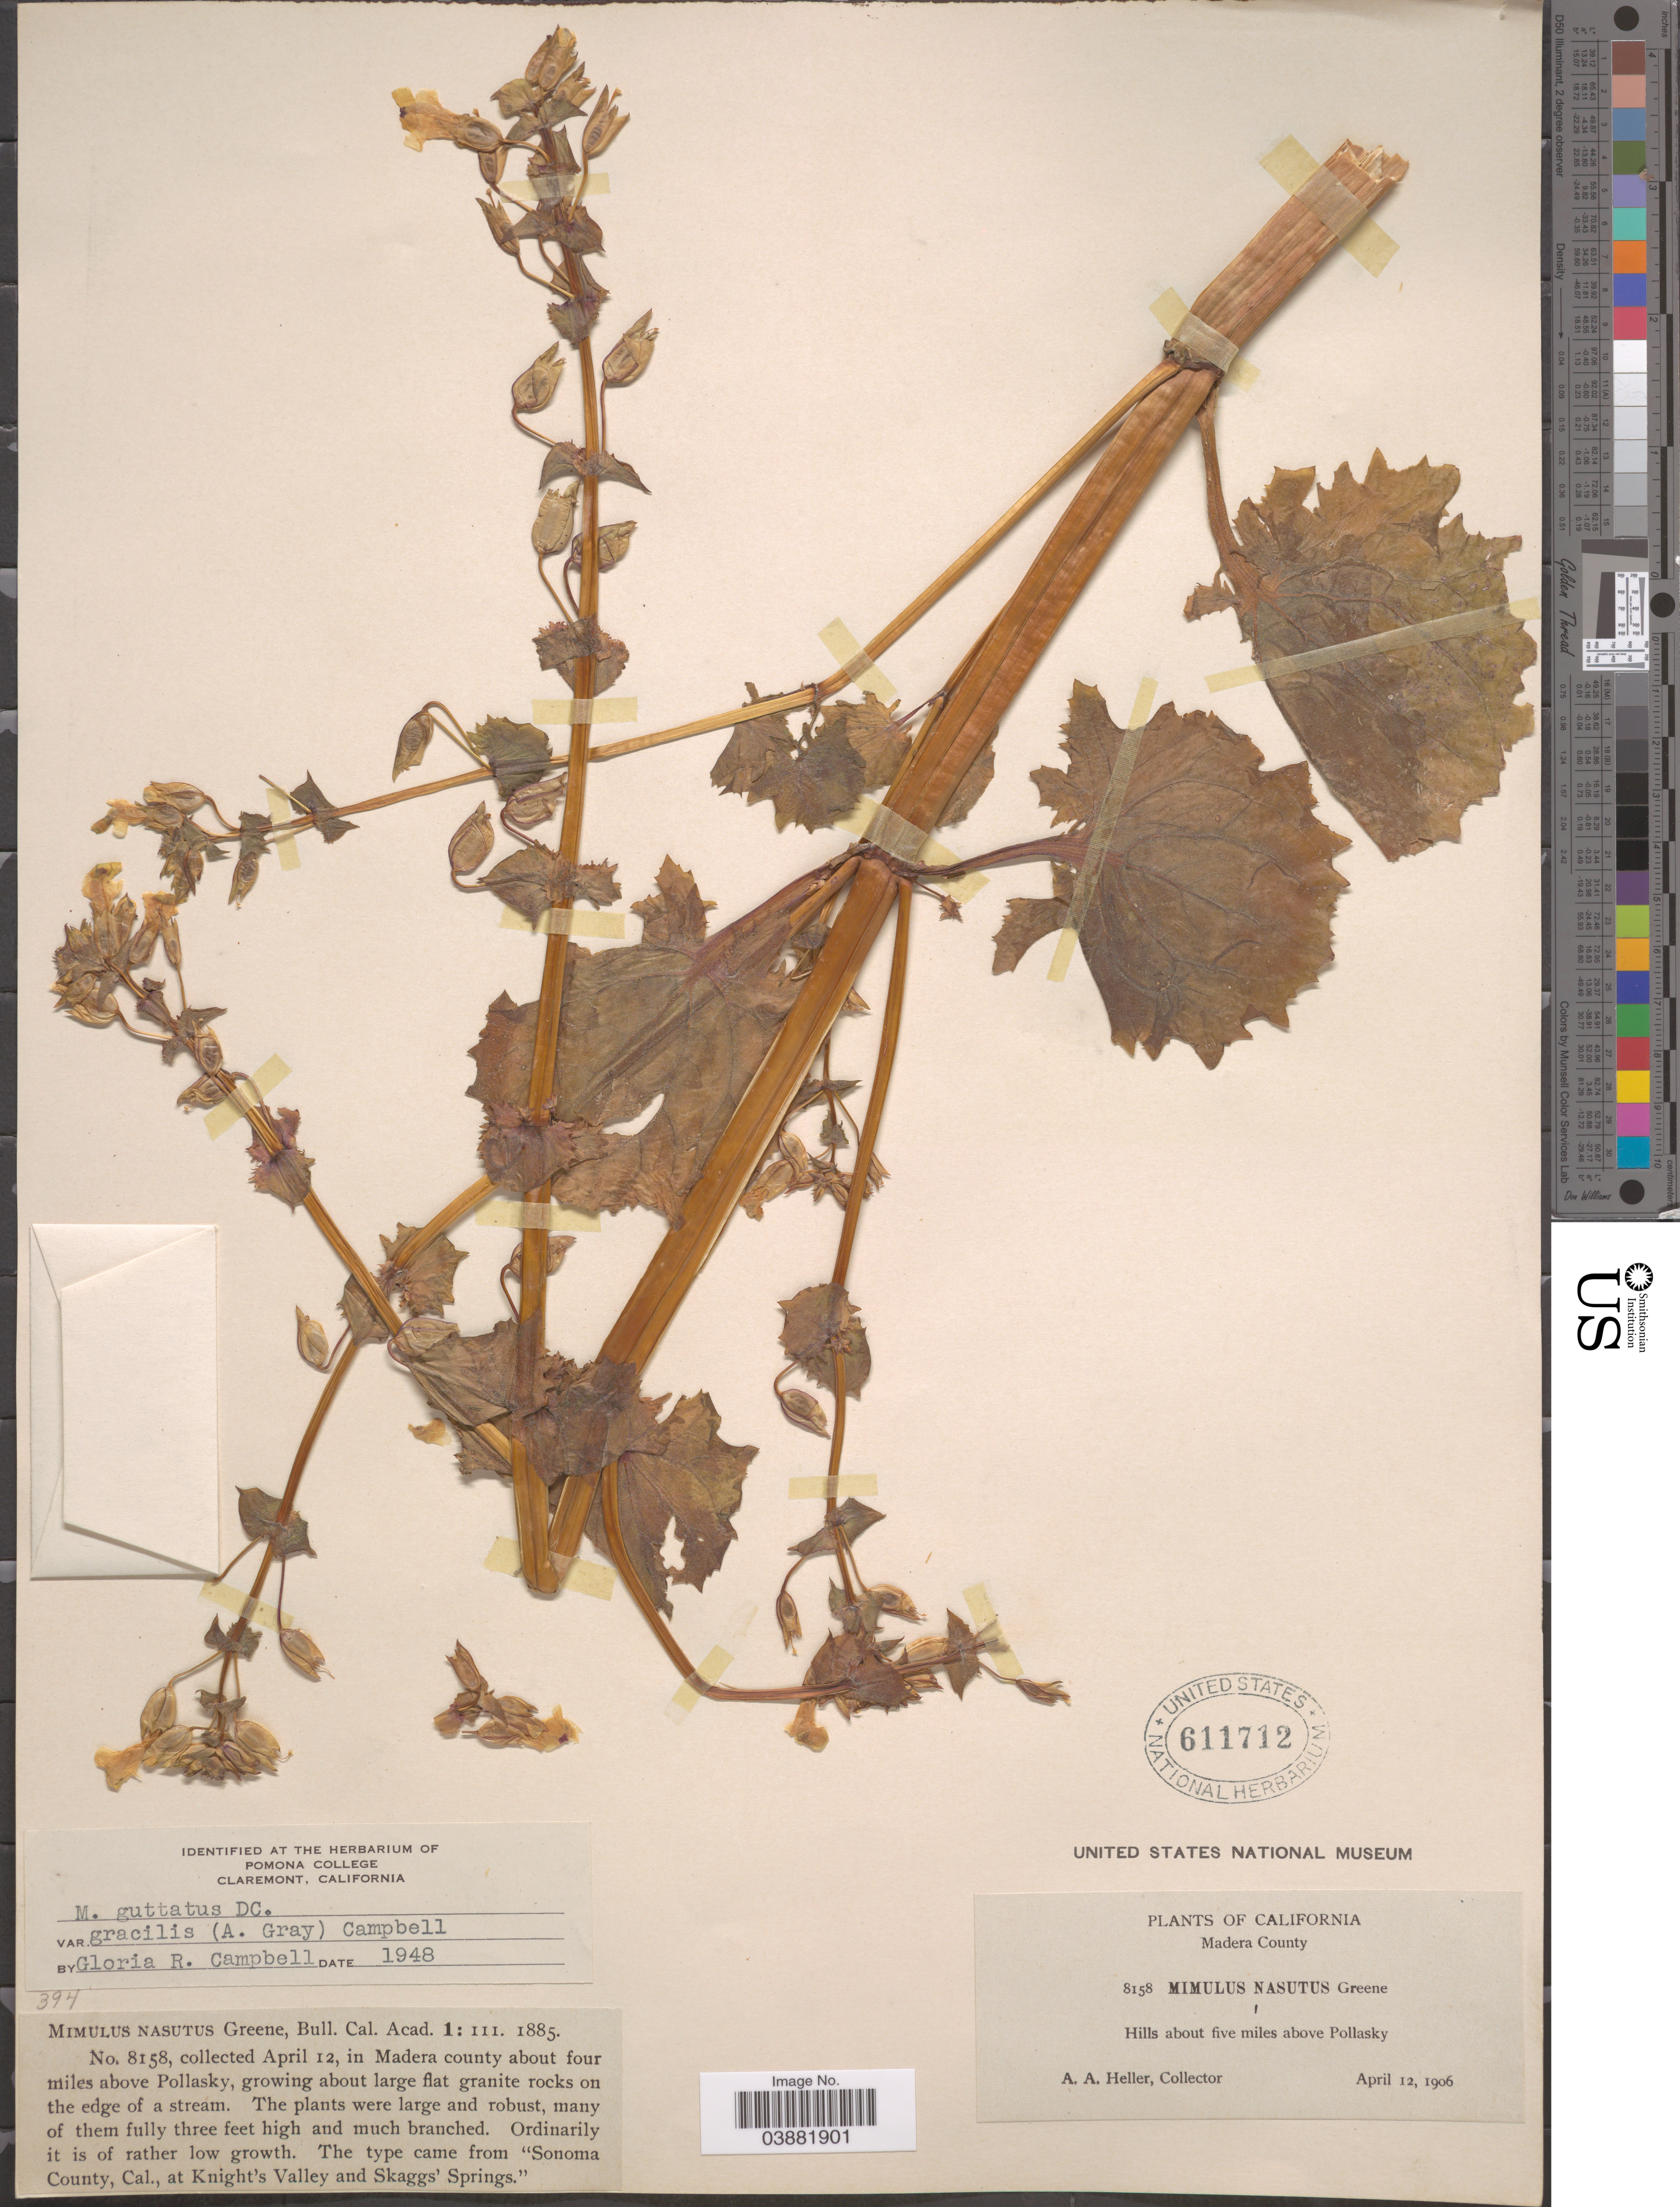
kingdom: Plantae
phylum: Tracheophyta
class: Magnoliopsida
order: Lamiales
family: Phrymaceae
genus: Mimulus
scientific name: Mimulus guttatus var. gracilis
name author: (A. Gray) G.R. Campb.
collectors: A. A. Heller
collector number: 8158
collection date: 1906-04-12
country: United States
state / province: California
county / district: Madera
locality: Madera County. Hills about five miles above Pollasky.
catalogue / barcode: US 611712